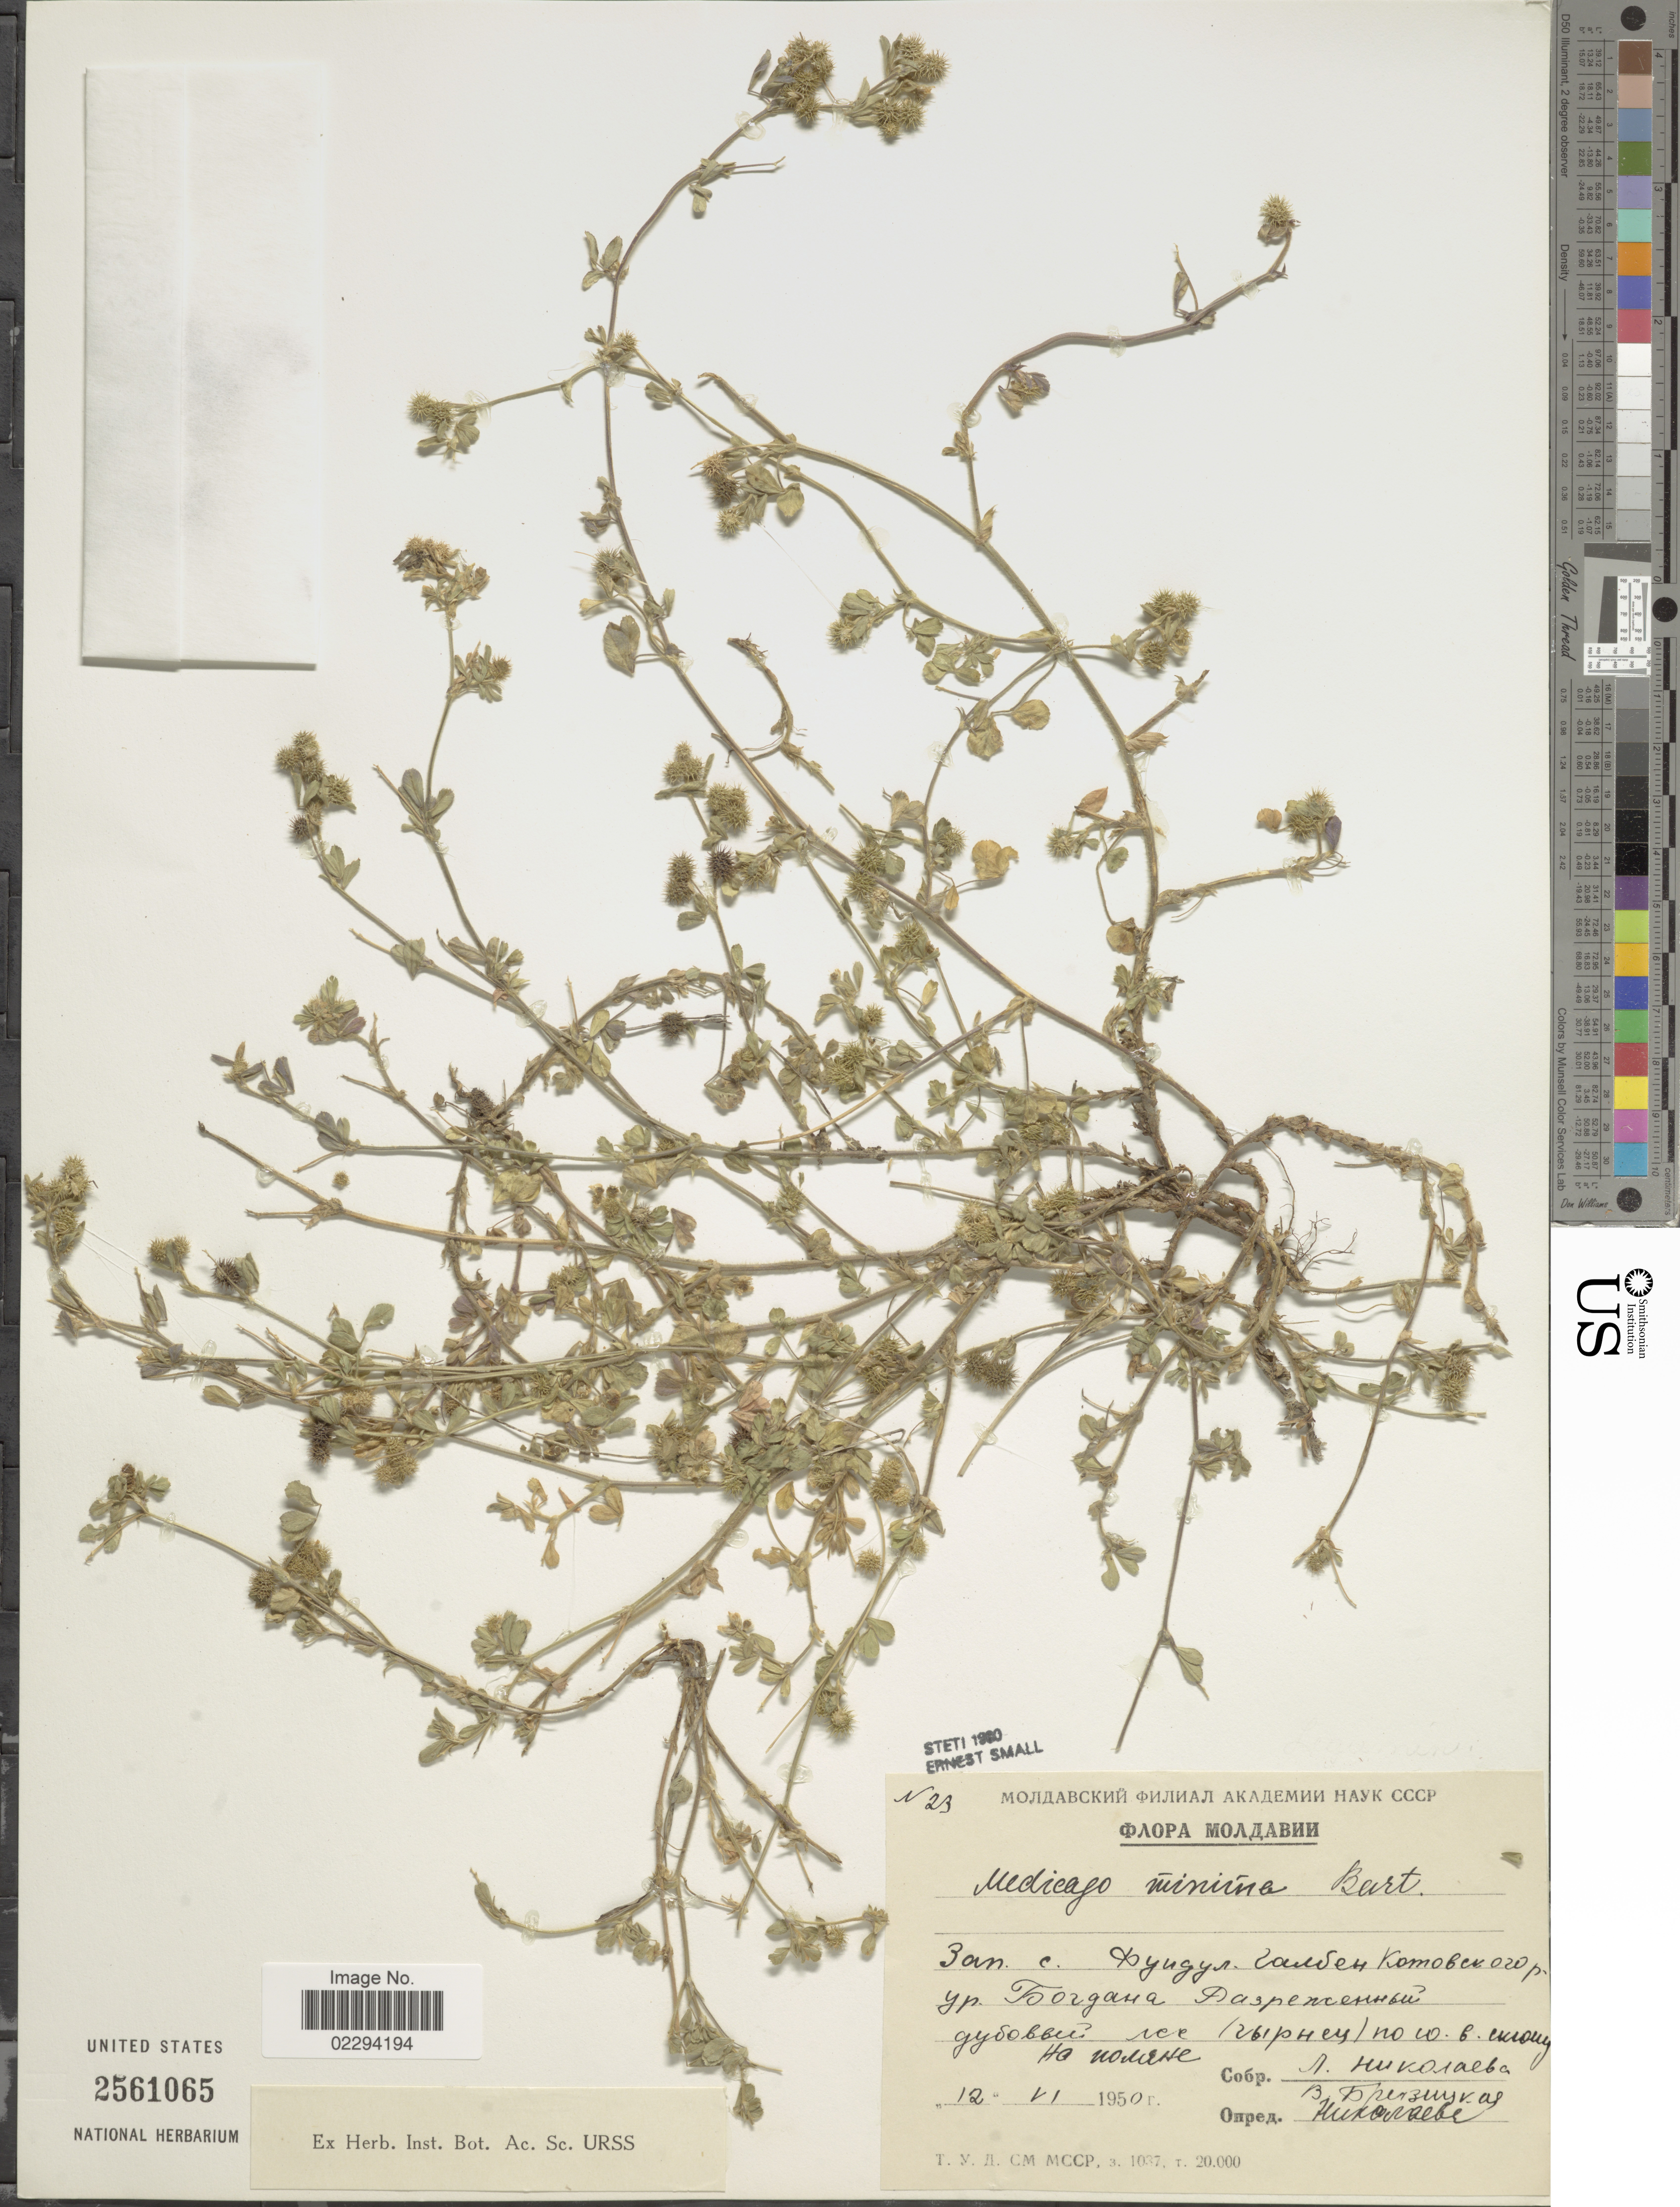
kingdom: Plantae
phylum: Tracheophyta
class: Magnoliopsida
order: Fabales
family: Fabaceae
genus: Medicago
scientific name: Medicago minima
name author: Lam.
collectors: V. Prizitskaya & Nikolaeva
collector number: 23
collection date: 1950-06-12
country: Moldova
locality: Cotovscoe, W of Fundul- Galbenei village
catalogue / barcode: US 2561065